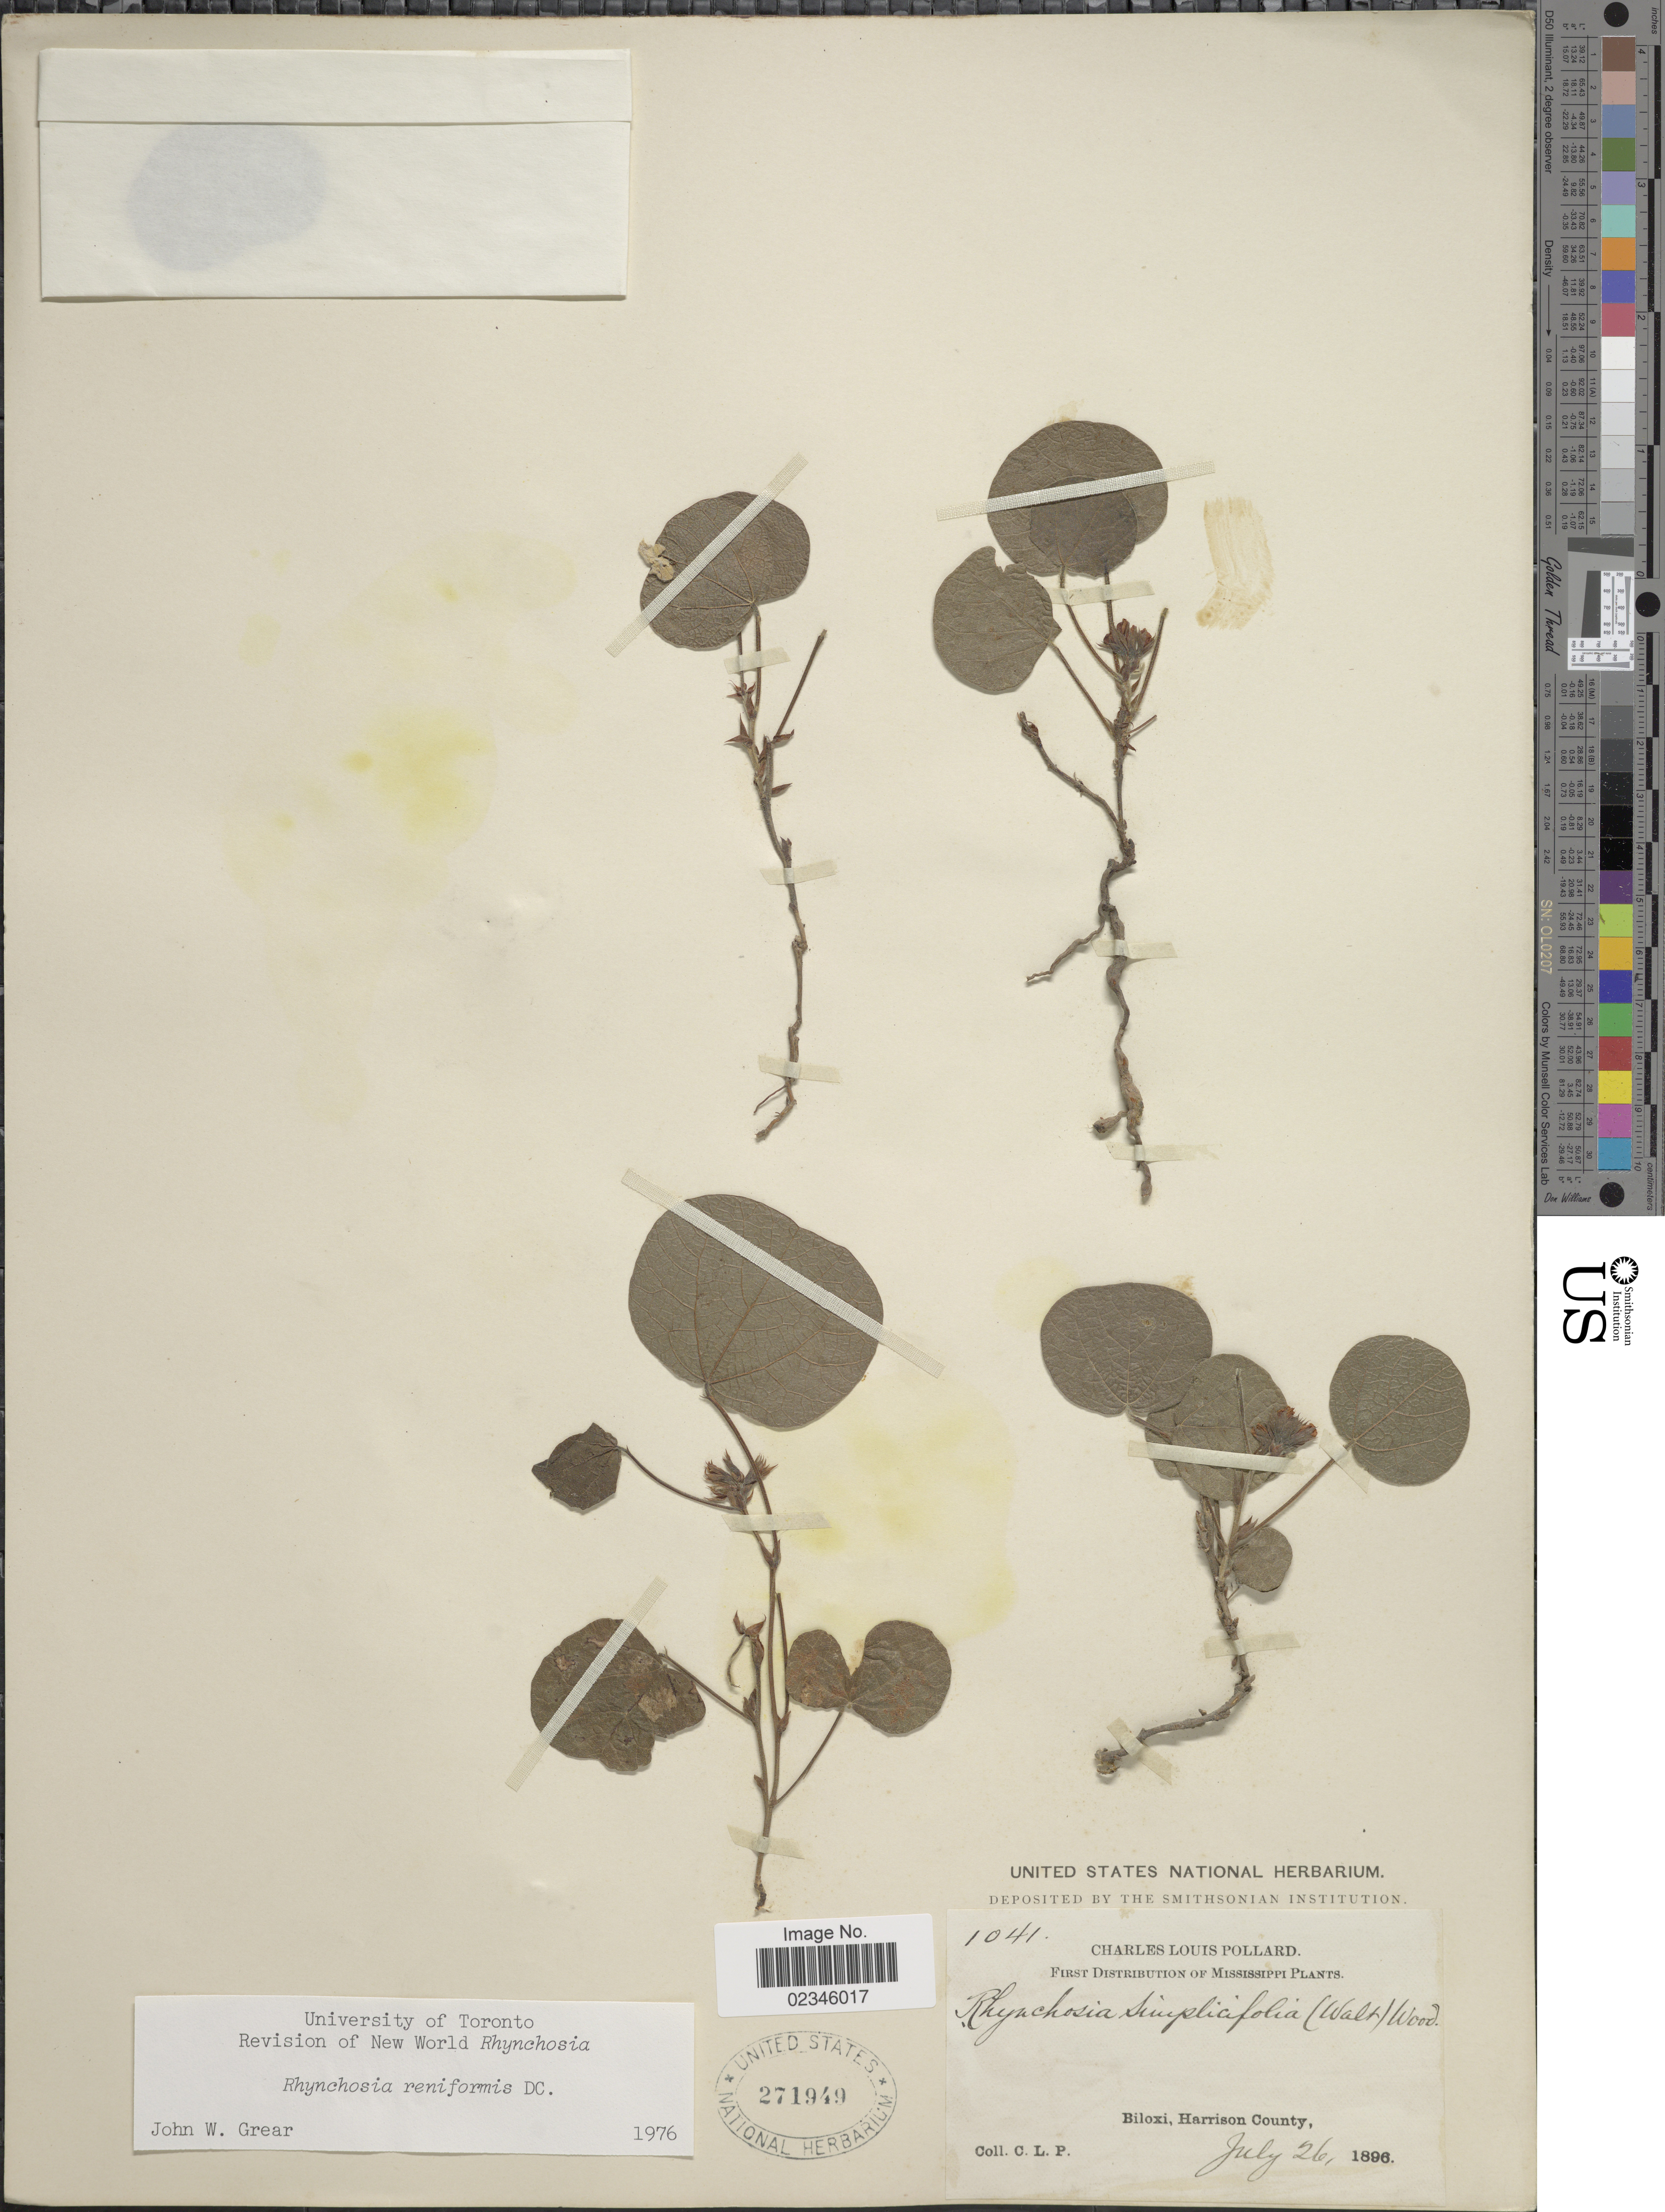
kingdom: Plantae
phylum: Tracheophyta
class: Magnoliopsida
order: Fabales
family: Fabaceae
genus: Rhynchosia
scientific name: Rhynchosia reniformis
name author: DC.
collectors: C. L. Pollard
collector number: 1041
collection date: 1896-07-26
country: United States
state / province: Mississippi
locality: Biloxi, Harrison County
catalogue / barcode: US 271949